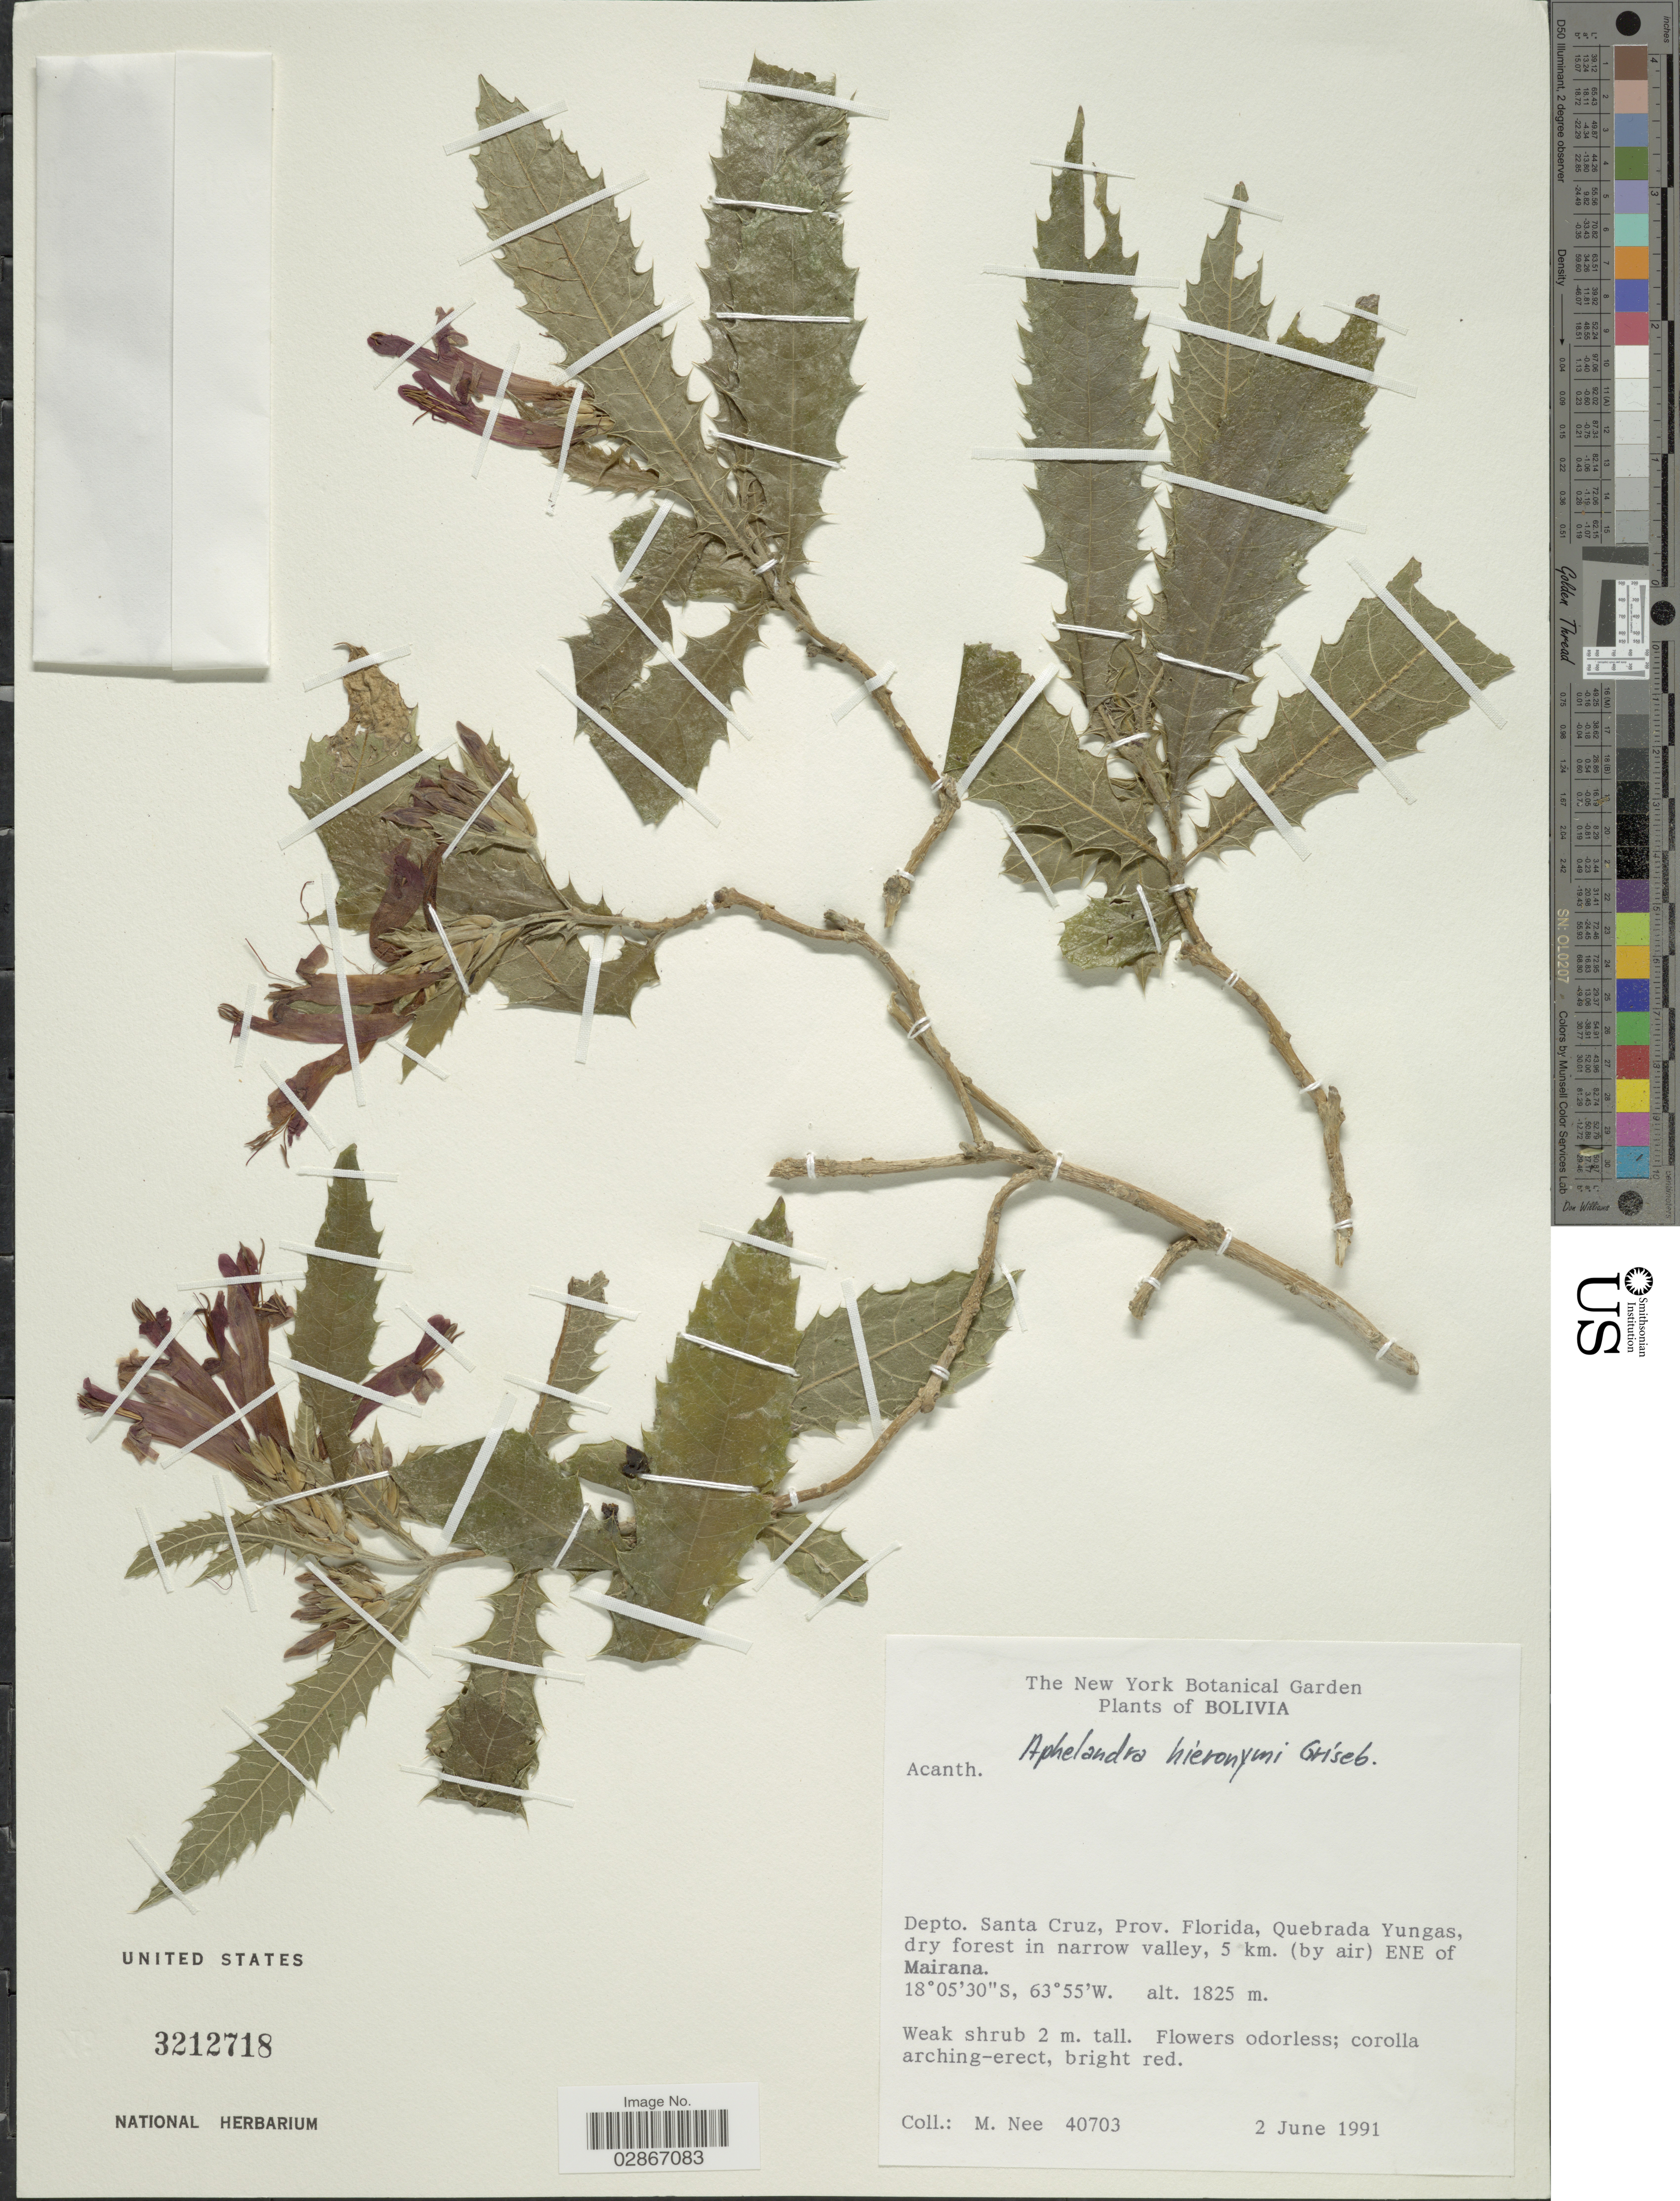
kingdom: Plantae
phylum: Tracheophyta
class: Magnoliopsida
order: Lamiales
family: Acanthaceae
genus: Aphelandra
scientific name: Aphelandra hieronymi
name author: Griseb.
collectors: M. Nee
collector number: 40703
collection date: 1991-06-02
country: Bolivia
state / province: Santa Cruz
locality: Depto. Santa Cruz, Prov. Florida, Quebrada Yungas, dry forest in narrow valley, 5 km. (by air) ENE of Mairana.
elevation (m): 1825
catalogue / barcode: US 3212718